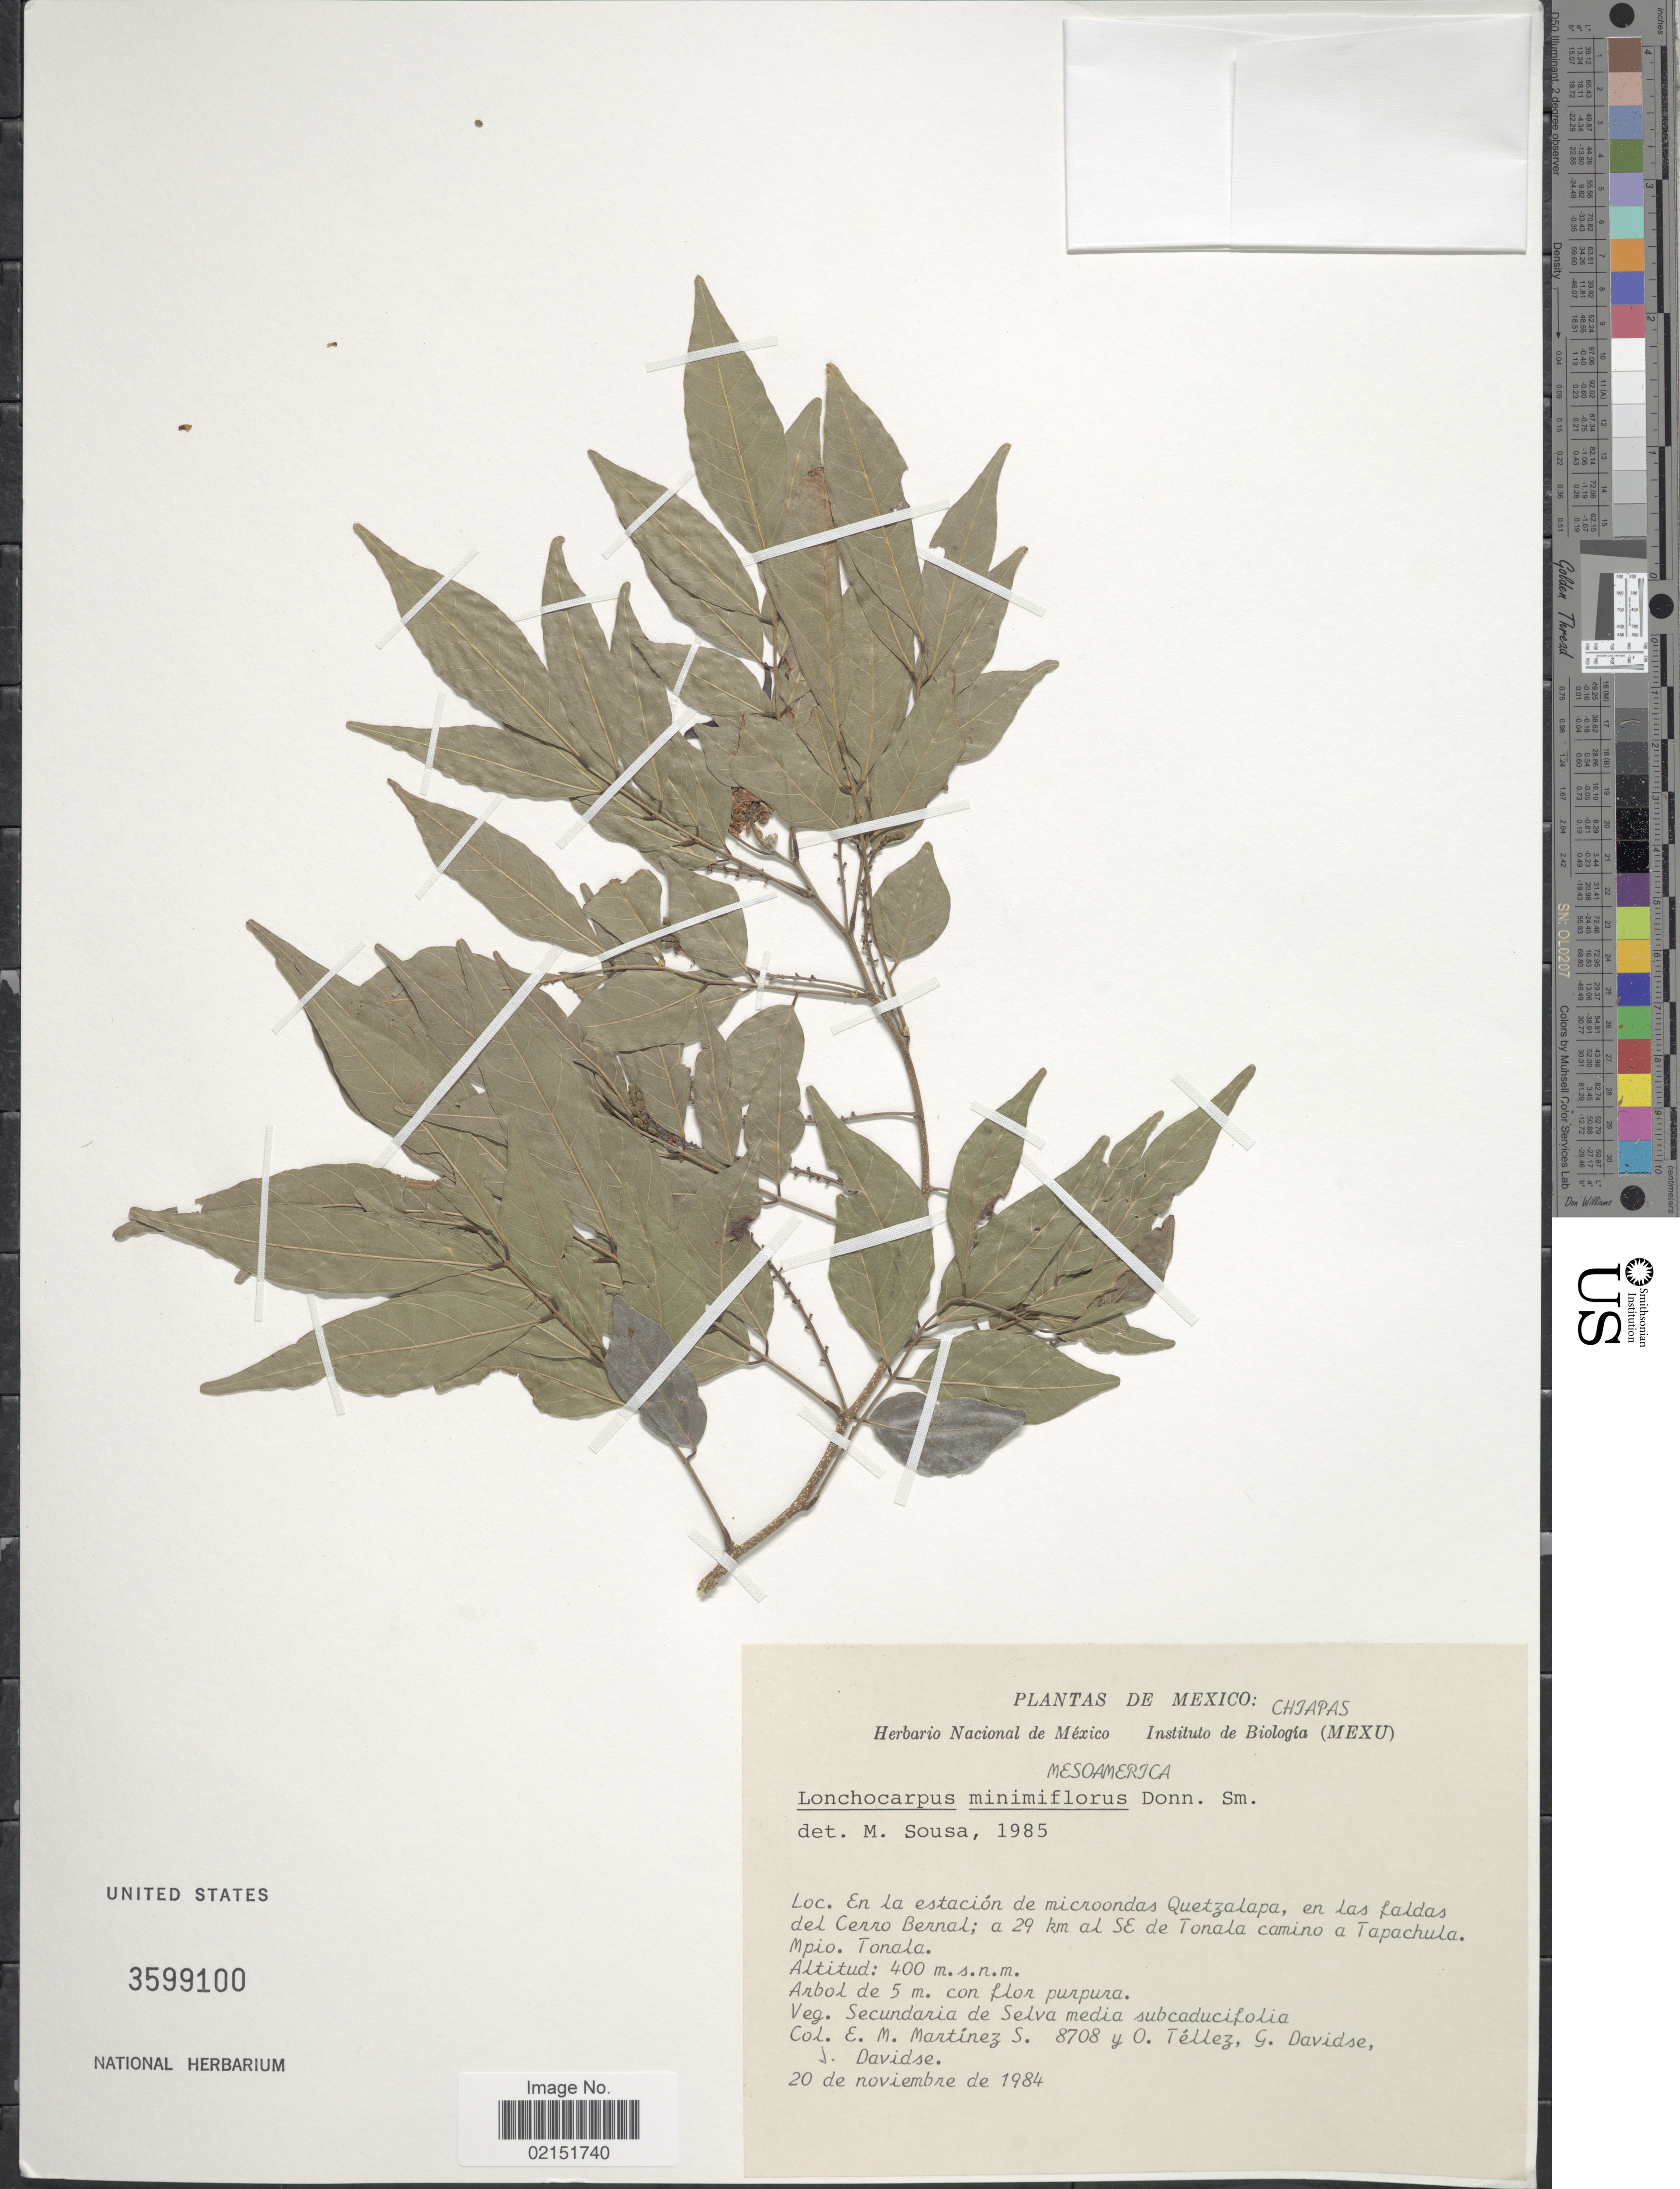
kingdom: Plantae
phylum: Tracheophyta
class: Magnoliopsida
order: Fabales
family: Fabaceae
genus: Lonchocarpus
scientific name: Lonchocarpus minimiflorus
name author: Donn. Sm.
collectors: E. M. Martínez S., O. Tellez, G. Davidse & J. Davidse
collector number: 8708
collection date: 1984-11-20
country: Mexico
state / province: Chiapas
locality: En la estacion de microondas Quetzalapa, en las faldas del Cerro Bernal; a 29 km al SE de Tonala camino a Tapachula, Mpio. Tonala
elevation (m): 400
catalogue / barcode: US 3599100